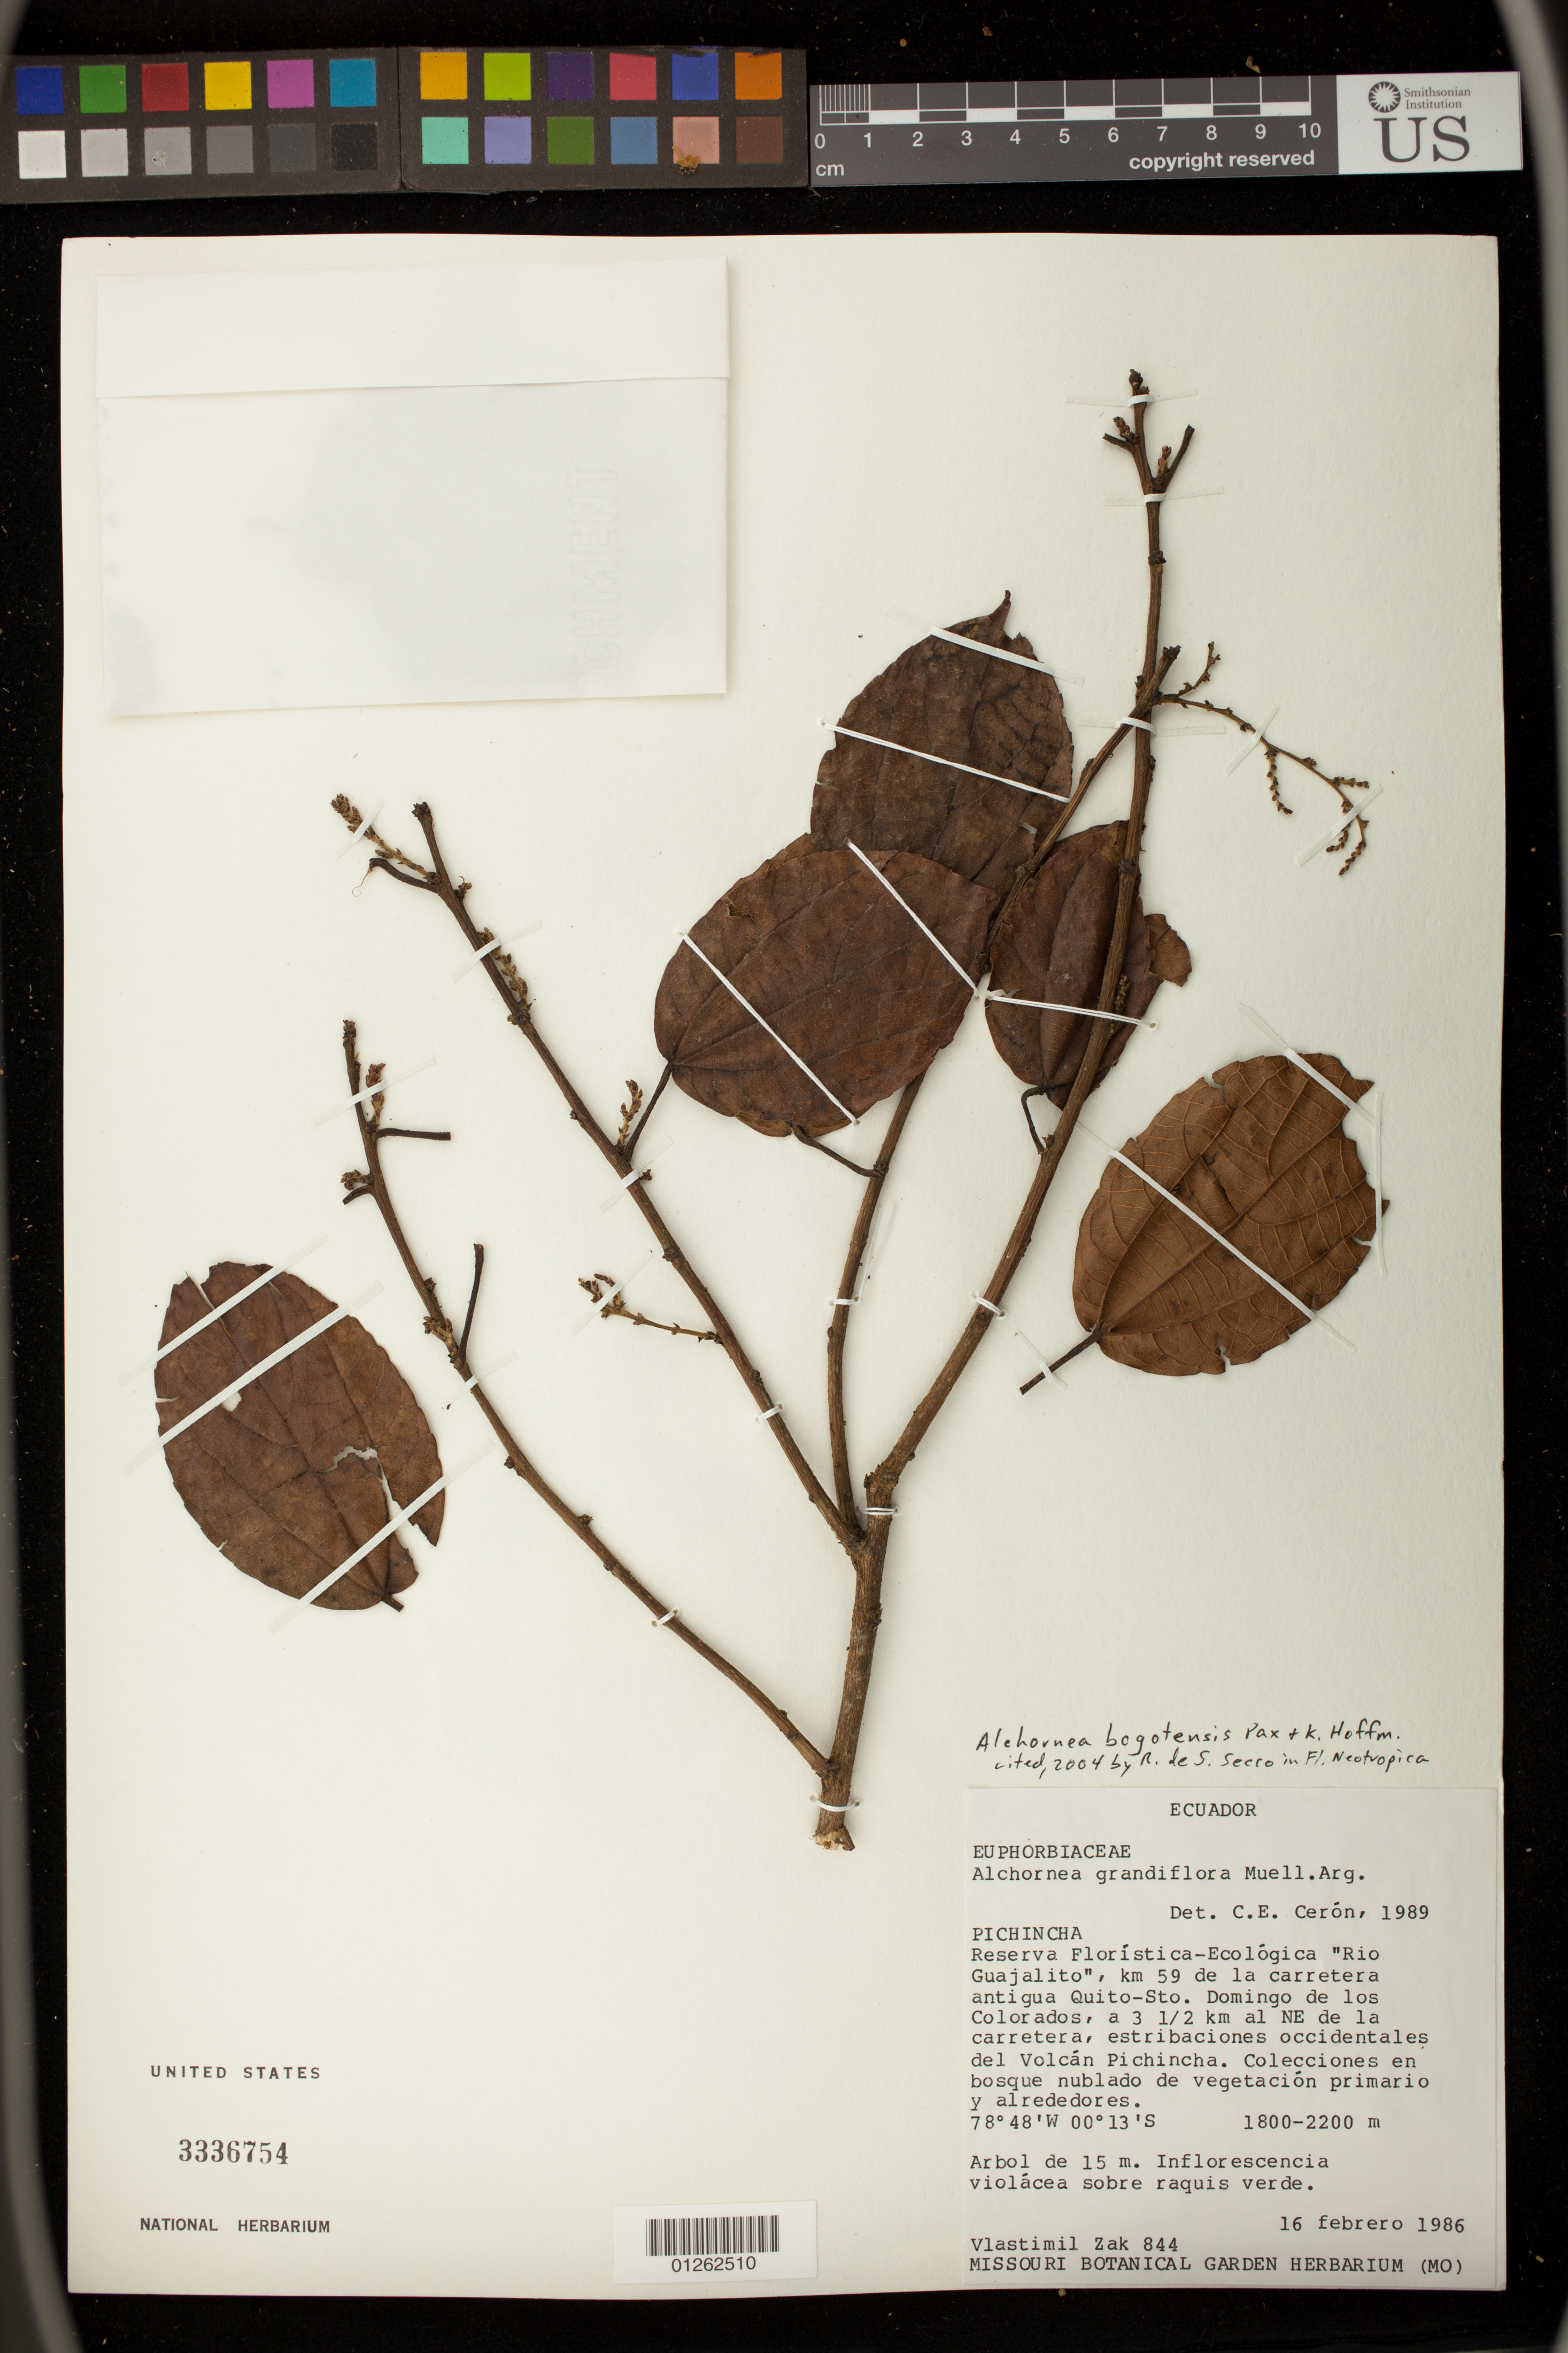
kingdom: Plantae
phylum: Tracheophyta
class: Magnoliopsida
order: Malpighiales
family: Euphorbiaceae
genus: Alchornea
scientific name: Alchornea bogotensis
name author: Pax & K. Hoffm.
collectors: V. Zak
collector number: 844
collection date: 1986-02-16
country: Ecuador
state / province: Tsáchilas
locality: Pichincha: Reserva Floristica-Ecologia "Rio Guajalit", km 59 de la carretera antigua Quit-St. Domingo de los Colorados, a 3 1/2 km al NE de la carretera, estribaciones occidentales del Volcan Pichincha.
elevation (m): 1800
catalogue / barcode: US 3336754